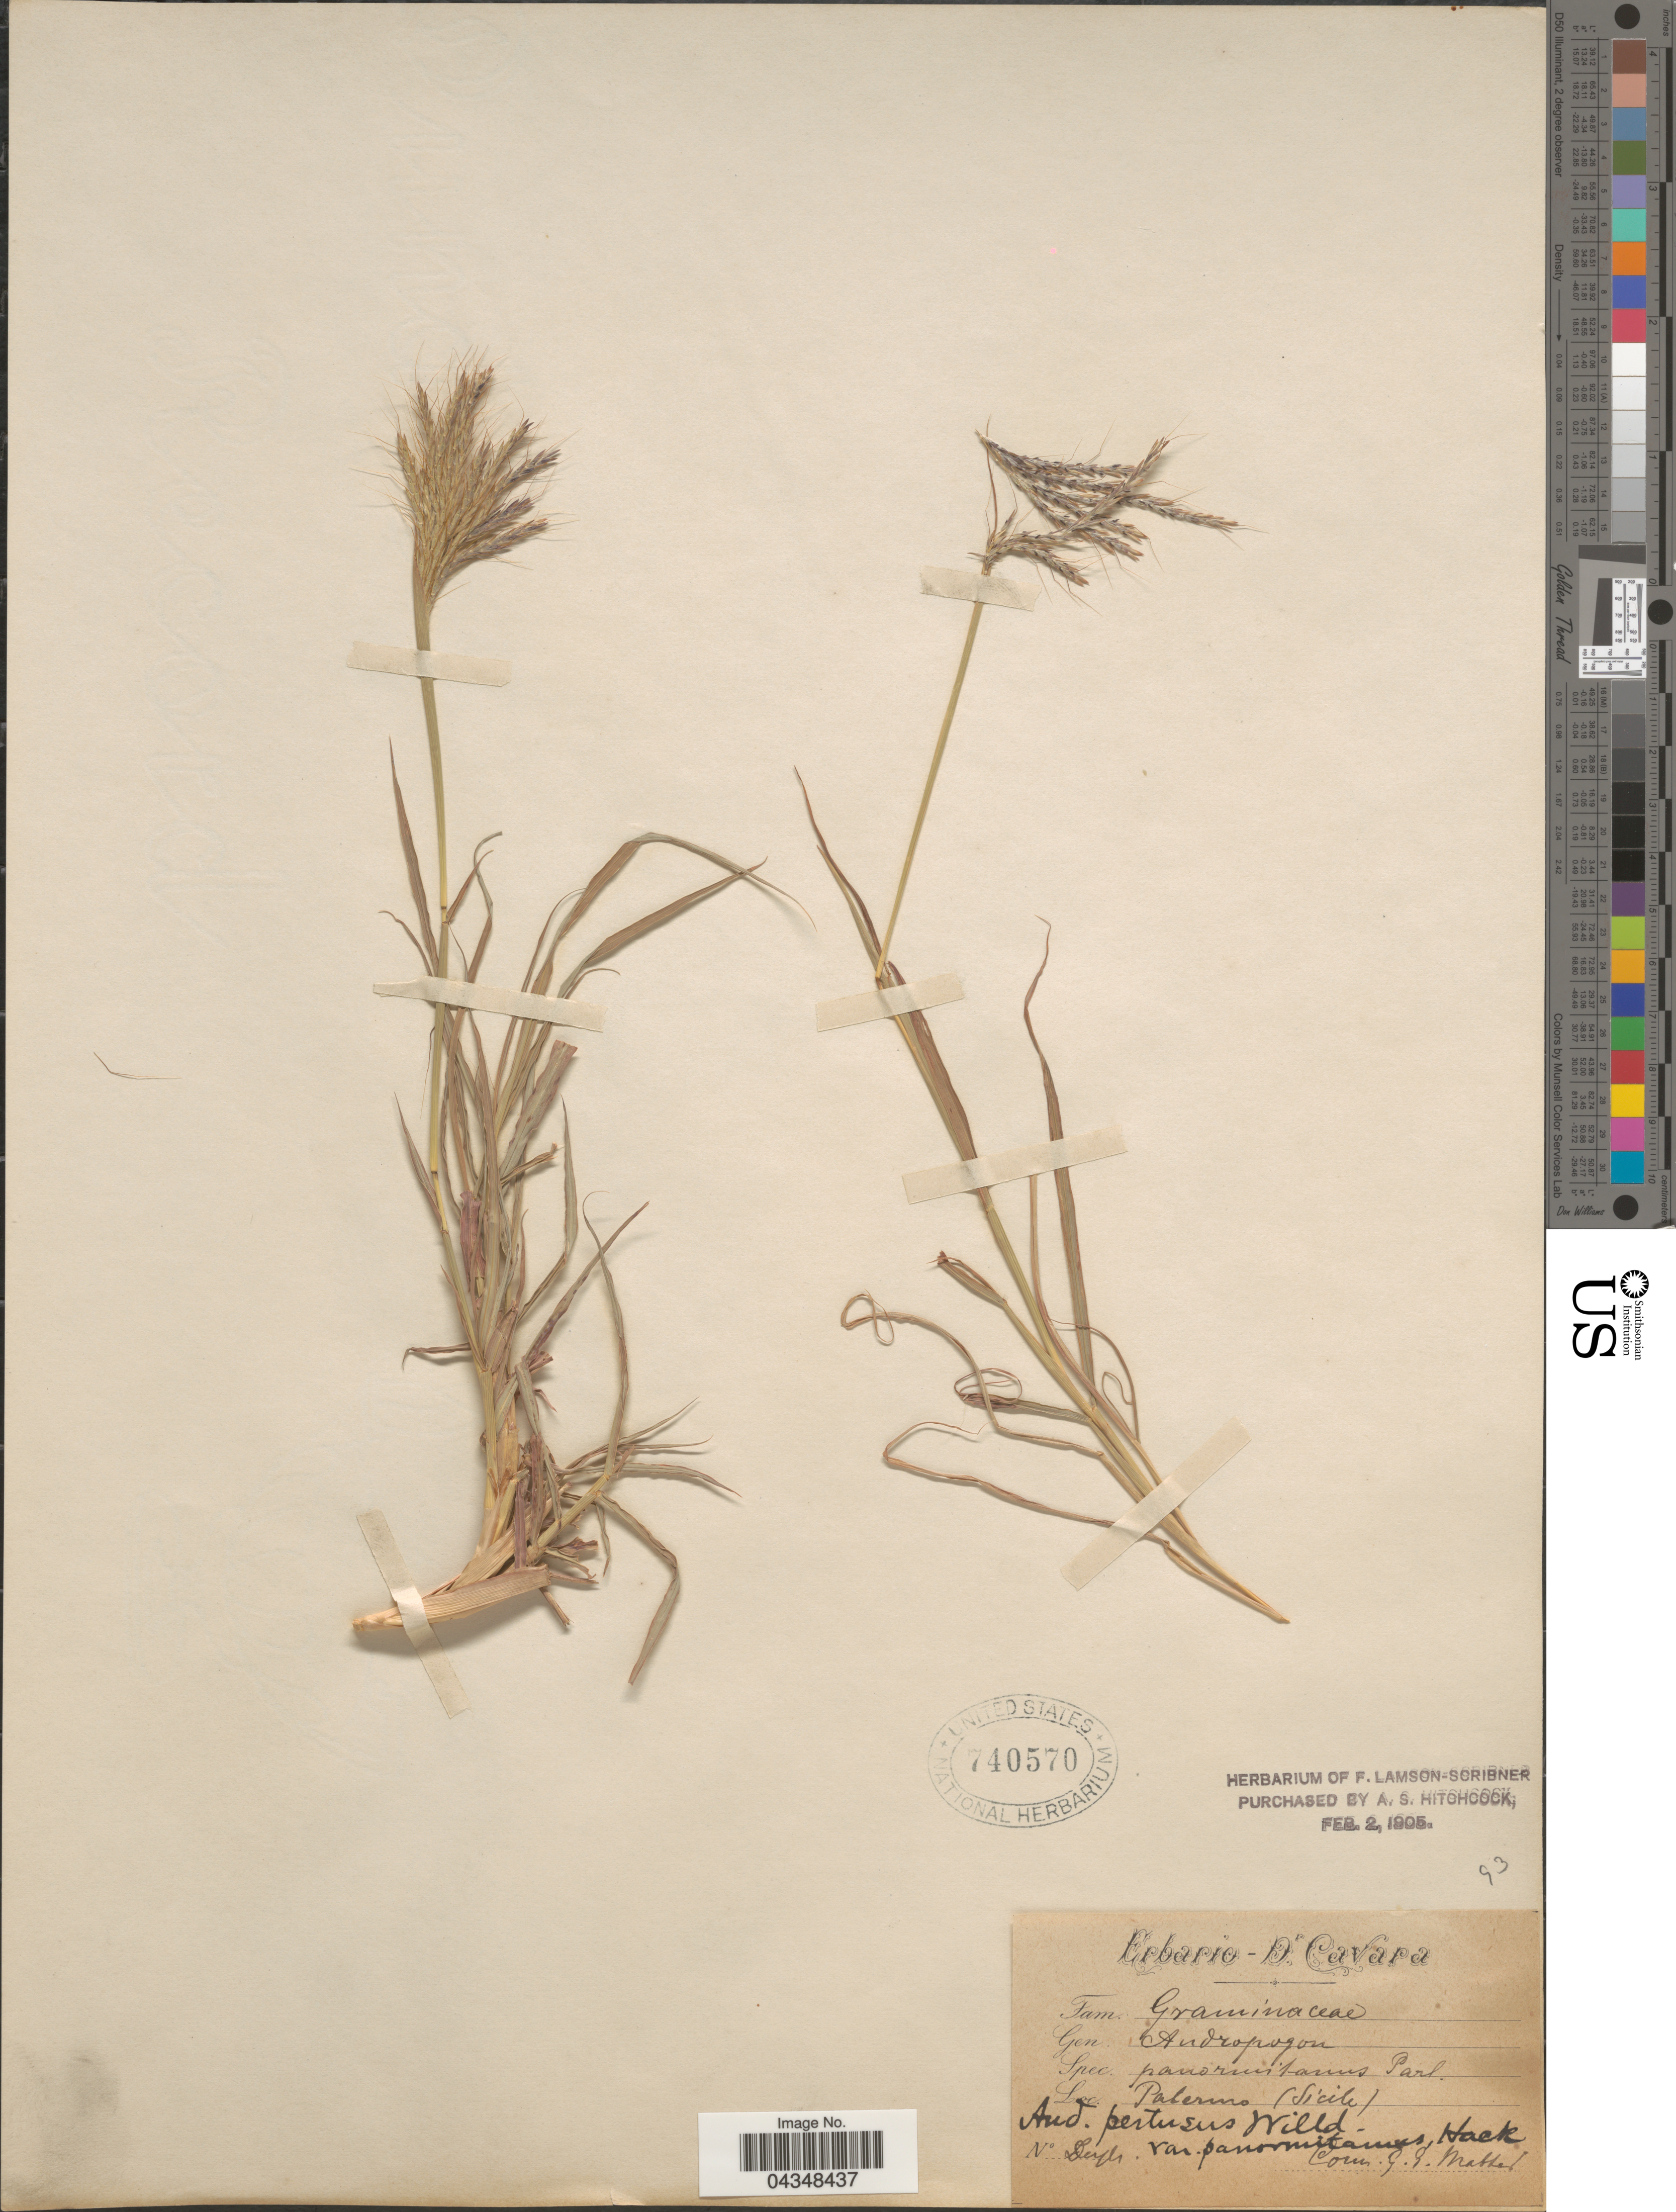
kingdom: Plantae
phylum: Tracheophyta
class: Liliopsida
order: Poales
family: Poaceae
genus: Bothriochloa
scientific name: Bothriochloa pertusa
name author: (L.) A. Camus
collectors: Deyl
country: Italy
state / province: Siciliana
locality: Palermo (Sicile).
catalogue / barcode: US 740570